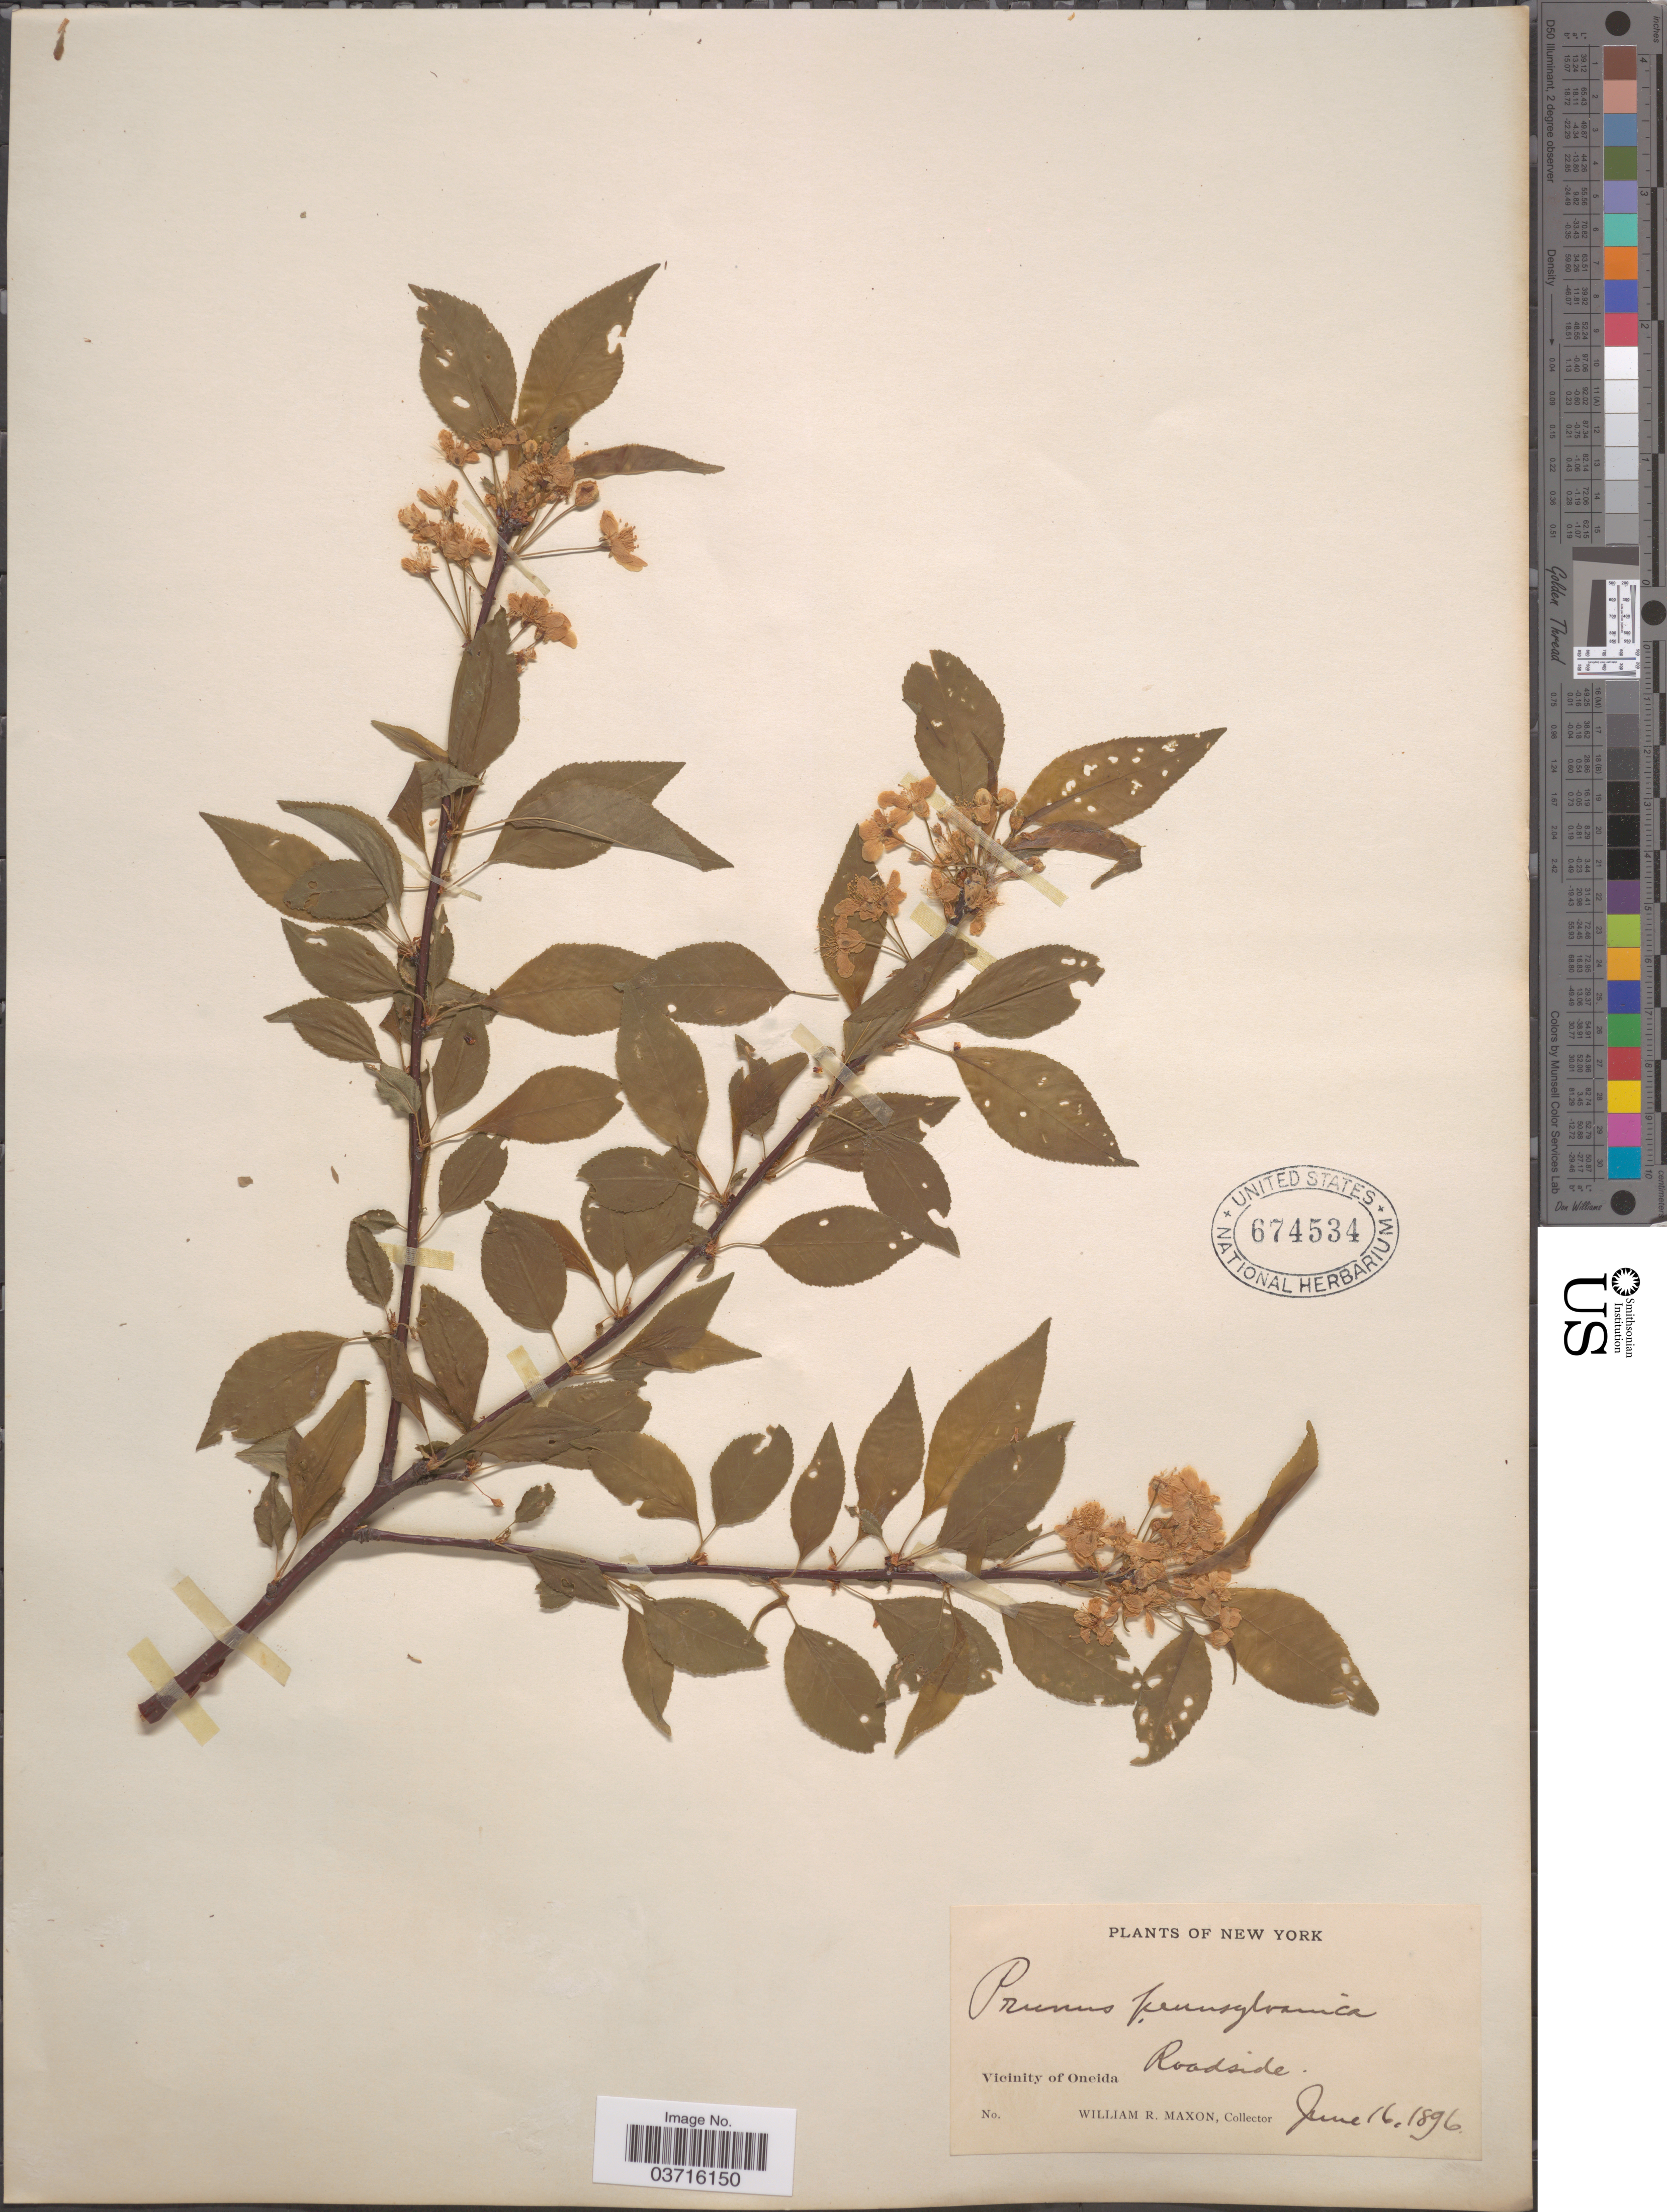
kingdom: Plantae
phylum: Tracheophyta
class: Magnoliopsida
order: Rosales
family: Rosaceae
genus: Prunus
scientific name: Prunus pensylvanica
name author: L. f.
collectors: W. R. Maxon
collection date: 1896-06-16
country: United States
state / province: New York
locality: Vicinity of Oneida, Roadside.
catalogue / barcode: US 674534